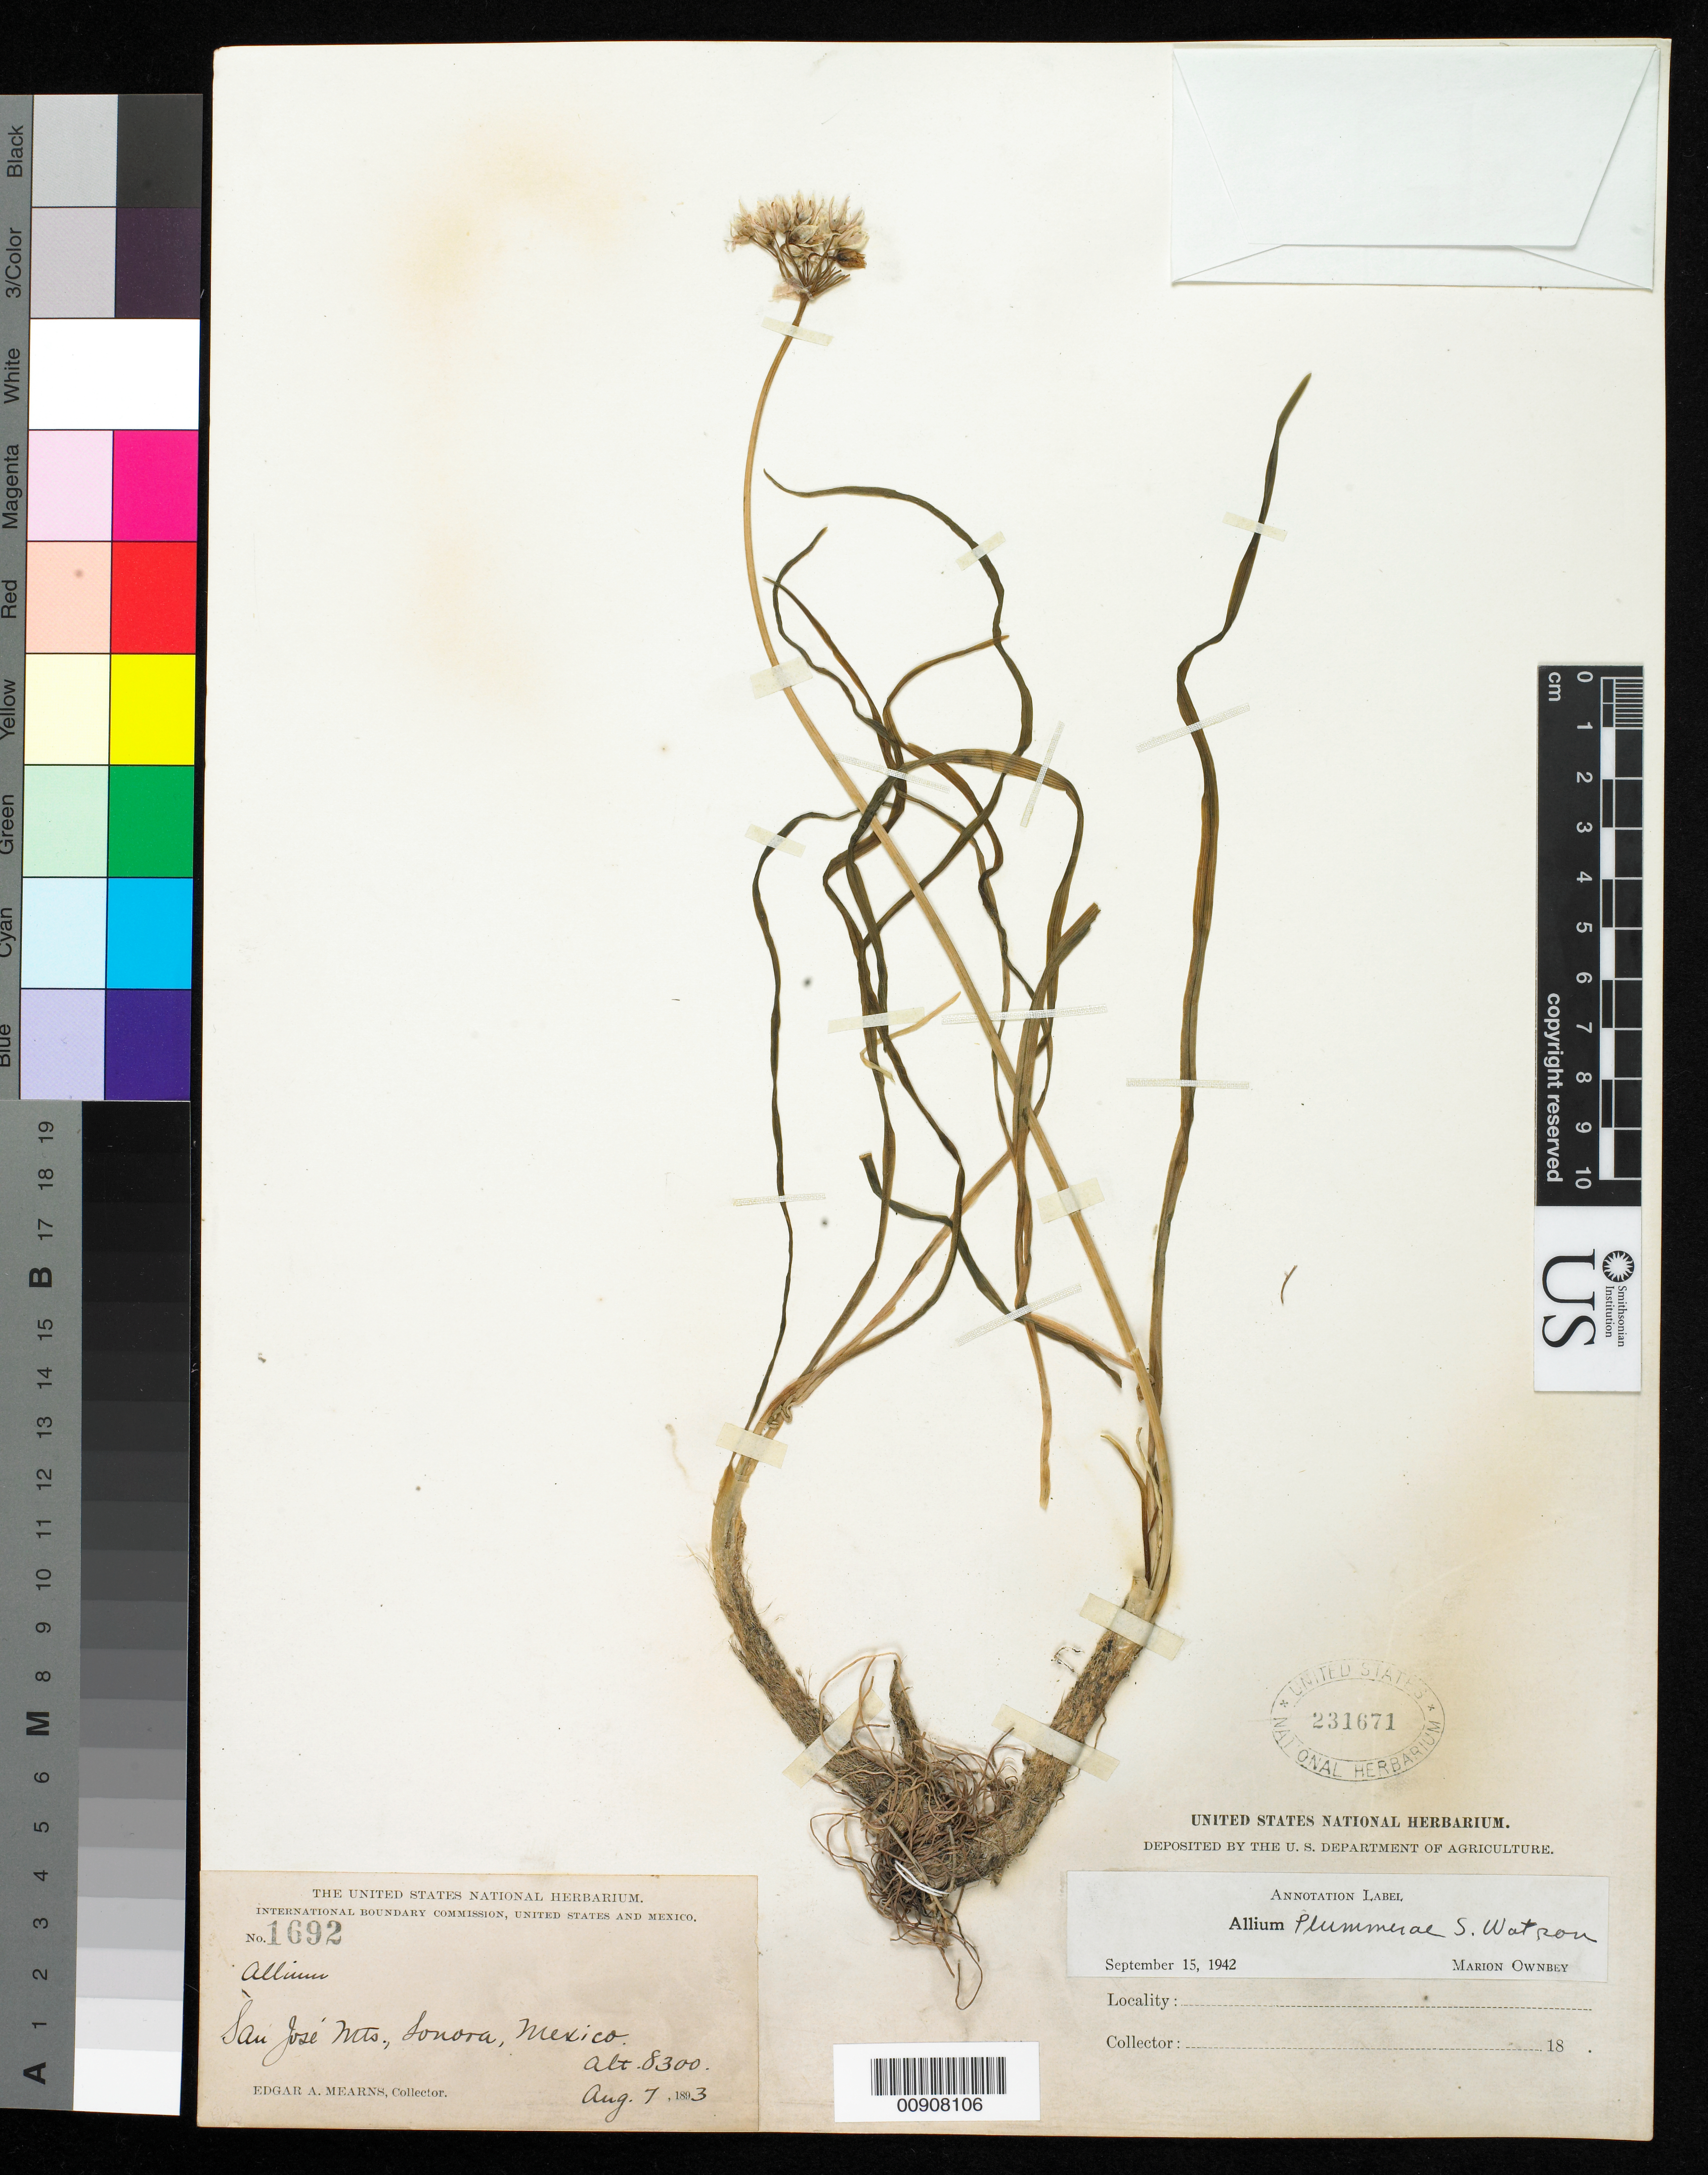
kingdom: Plantae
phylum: Tracheophyta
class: Liliopsida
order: Asparagales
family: Amaryllidaceae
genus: Allium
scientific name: Allium plummerae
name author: S. Watson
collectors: E. A. Mearns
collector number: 1692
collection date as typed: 07 Aug 1893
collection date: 1893-08-07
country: Mexico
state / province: Sonora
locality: San José Mts., Sonora.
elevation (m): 2530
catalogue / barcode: US 231671